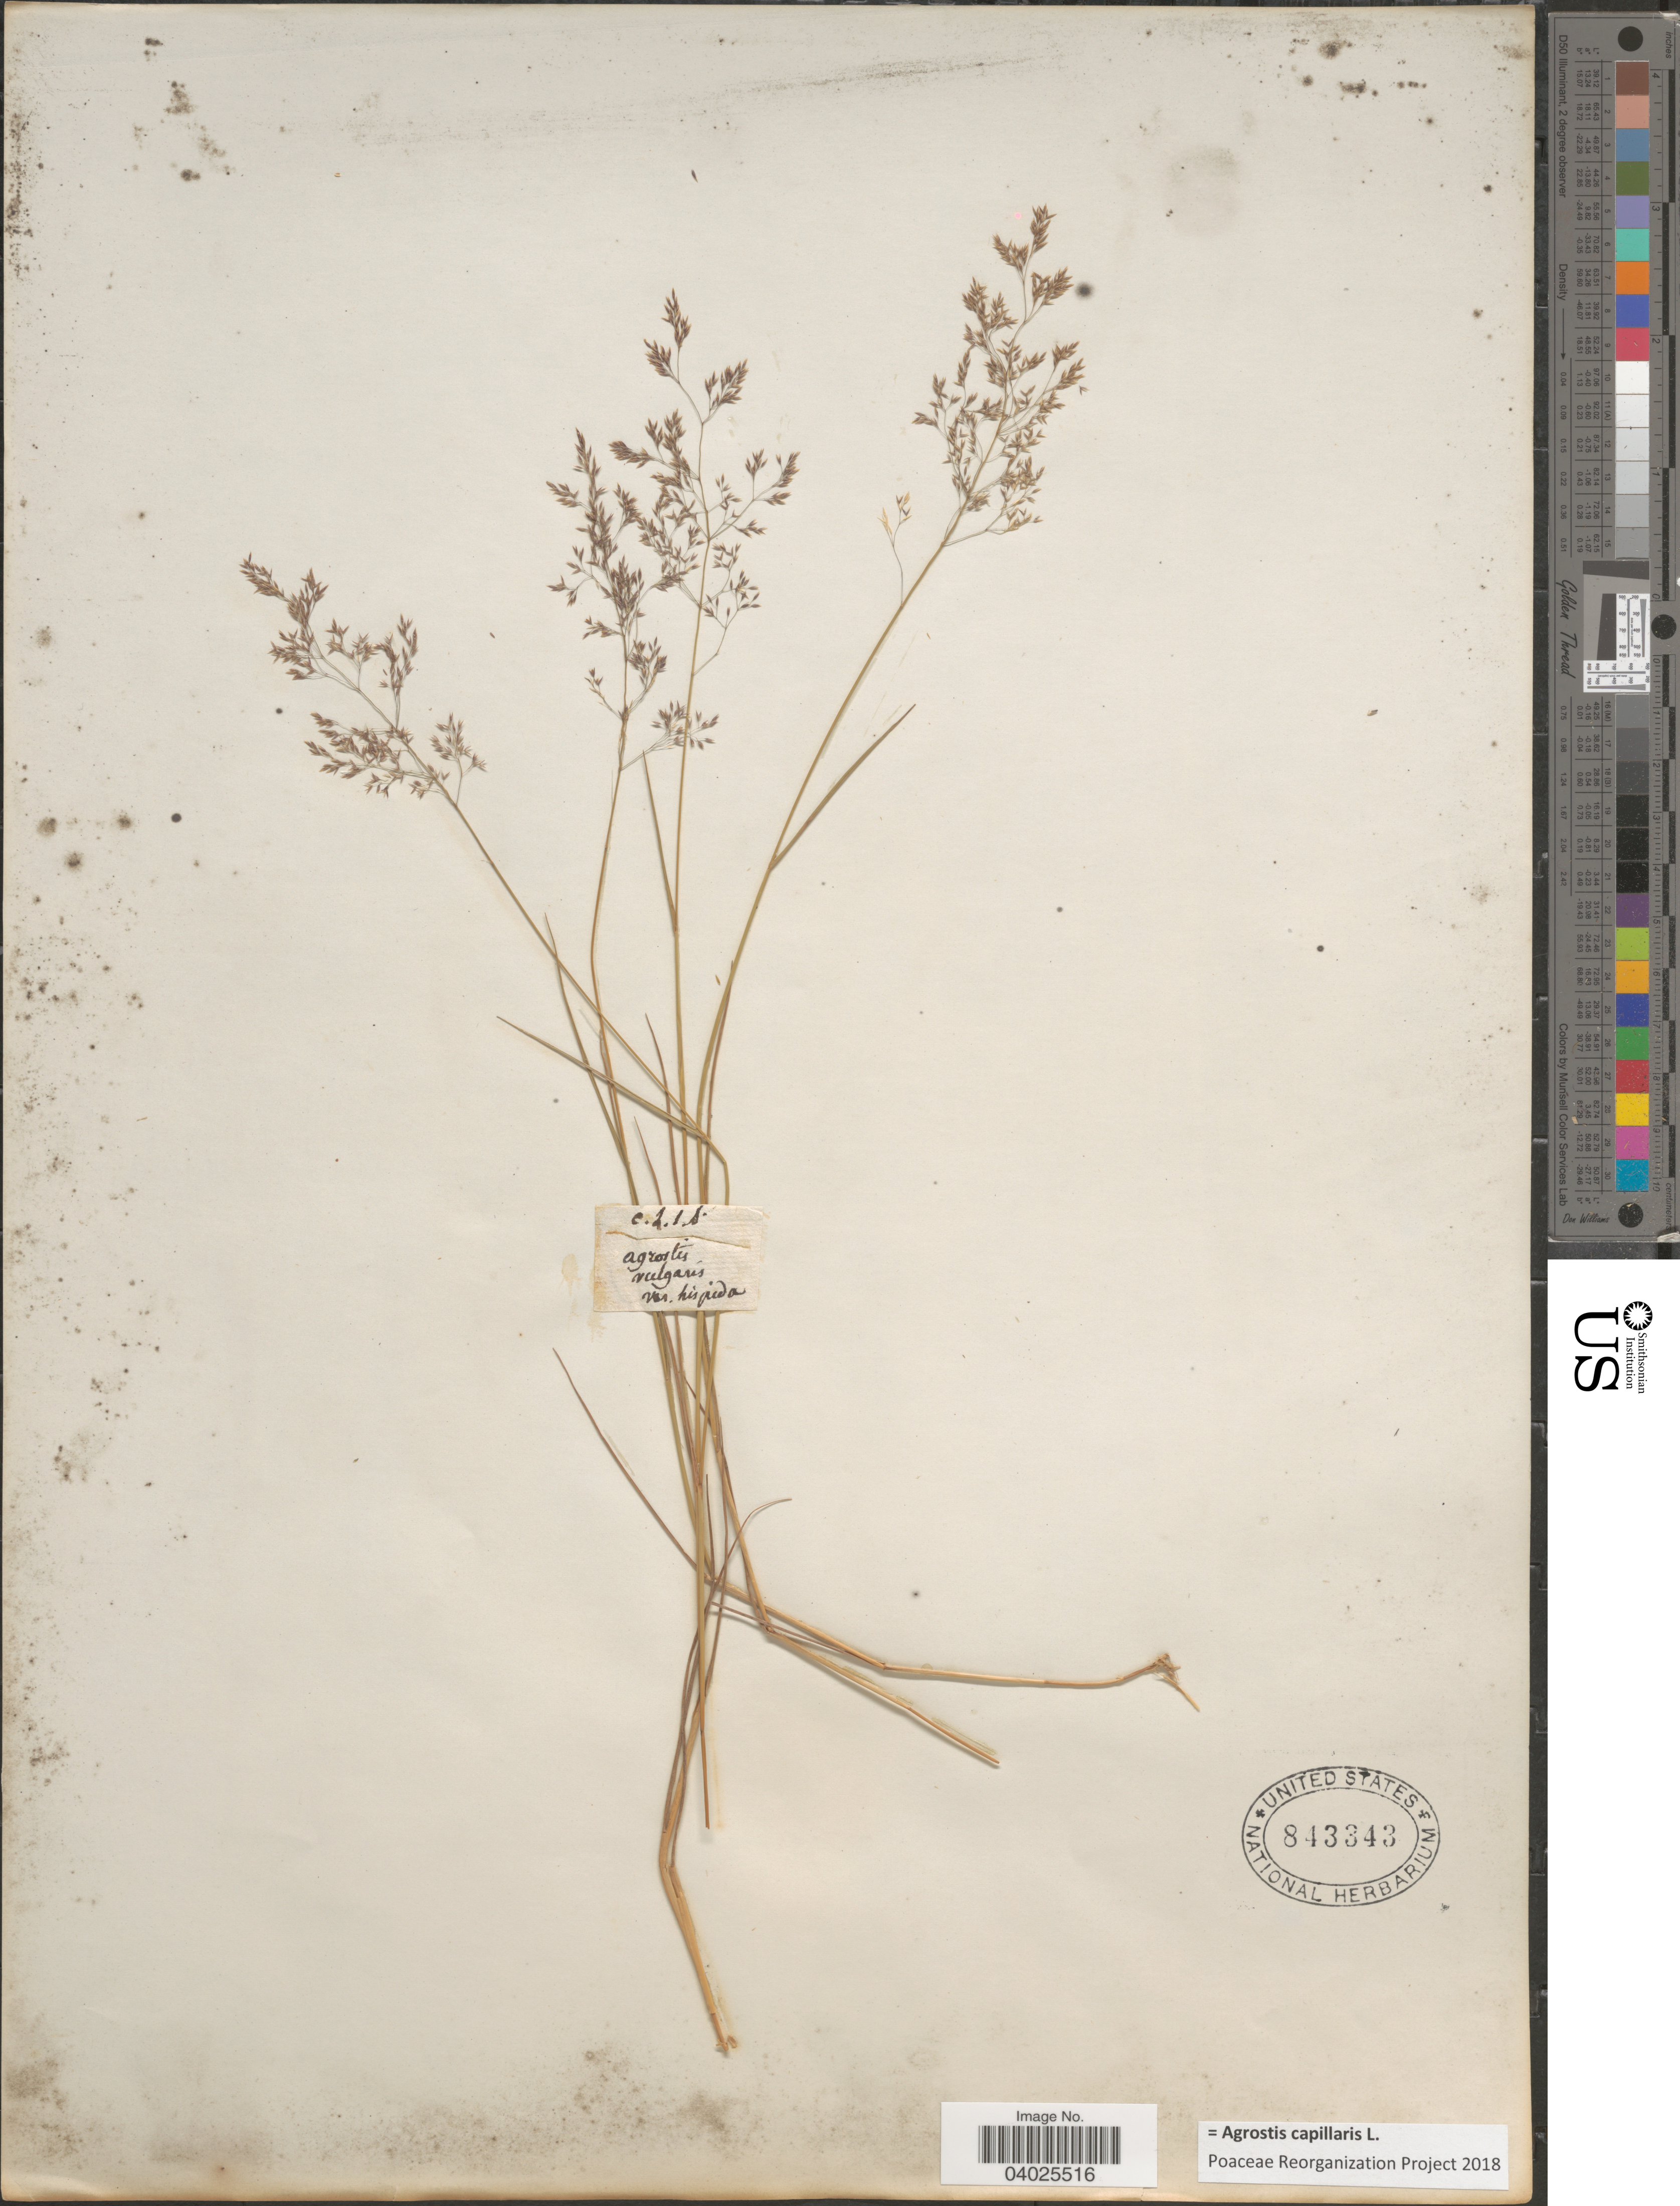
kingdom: Plantae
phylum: Tracheophyta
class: Liliopsida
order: Poales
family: Poaceae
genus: Agrostis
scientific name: Agrostis capillaris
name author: L.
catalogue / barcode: US 843343